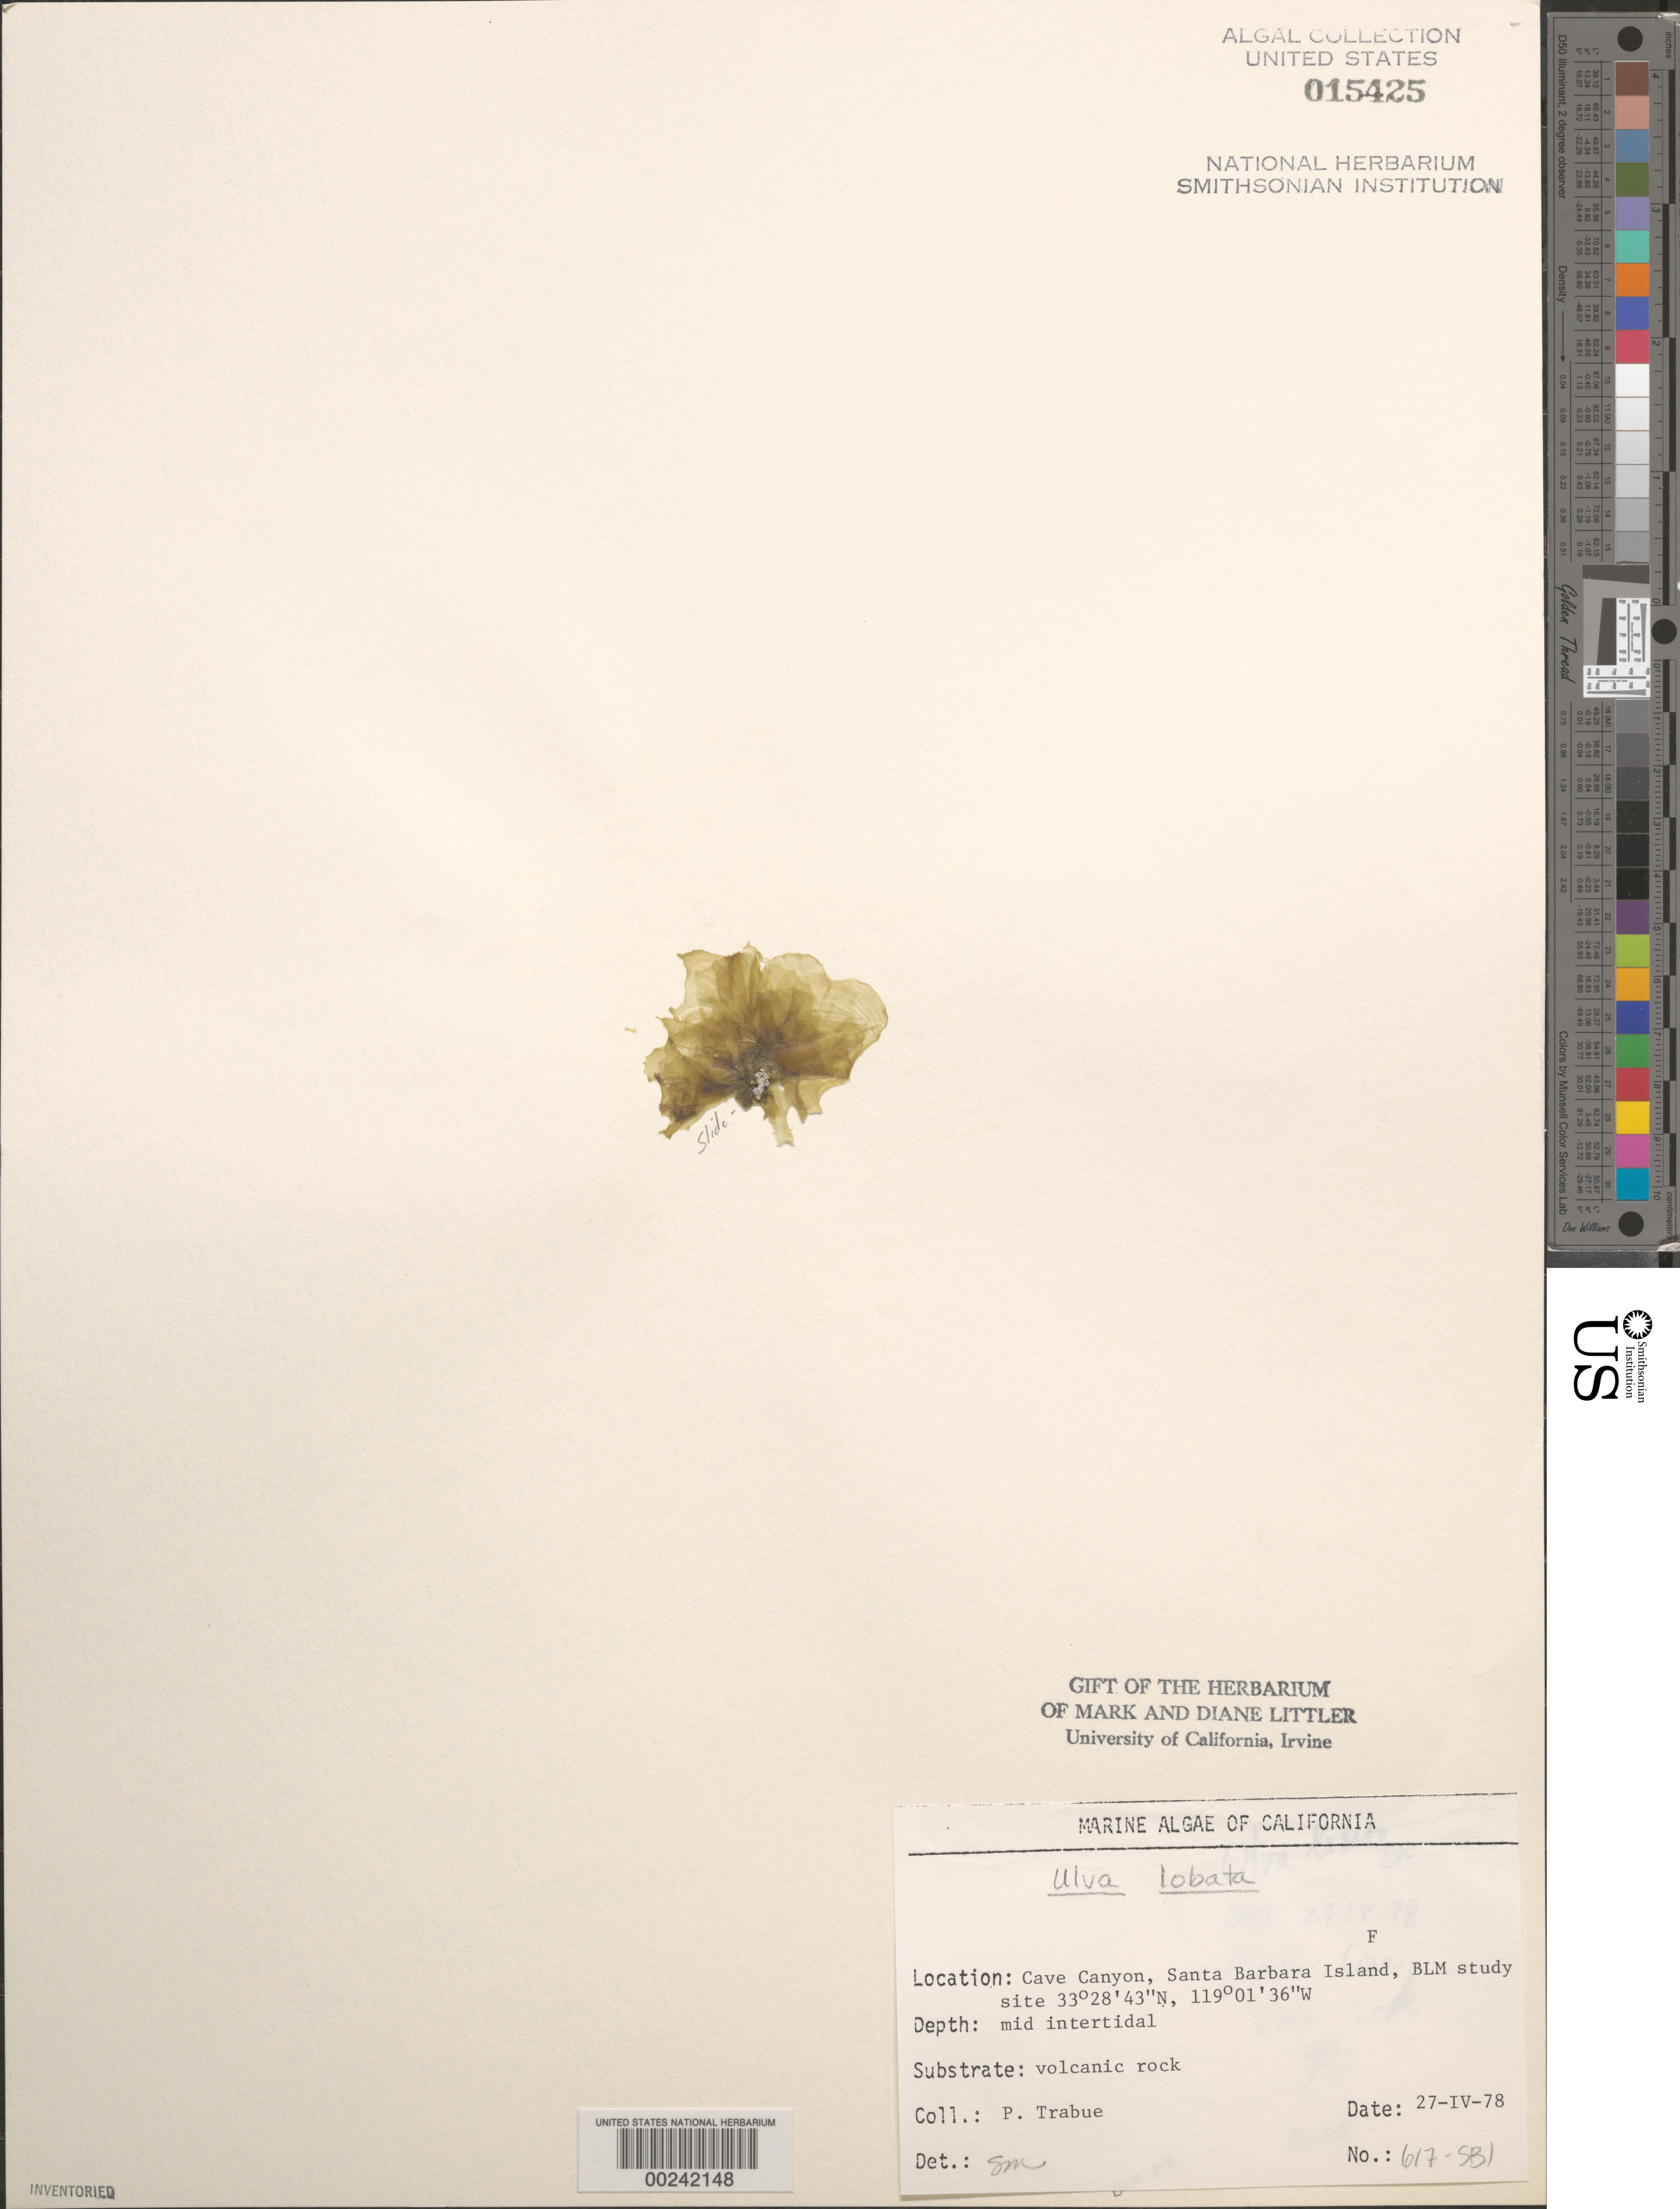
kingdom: Plantae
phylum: Chlorophyta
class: Ulvophyceae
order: Ulvales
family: Ulvaceae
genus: Ulva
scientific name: Ulva lactuca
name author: L.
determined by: Algae name updating Project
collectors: P. J. Trabue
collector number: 617-sbi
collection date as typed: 27 Apr 1978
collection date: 1978-04-27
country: United States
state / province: California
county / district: Santa Barbara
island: Santa Barbara Island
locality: Cave Canyon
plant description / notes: BLM-SOCALBIGHT Rocky Intertidal Survey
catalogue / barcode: US 15425